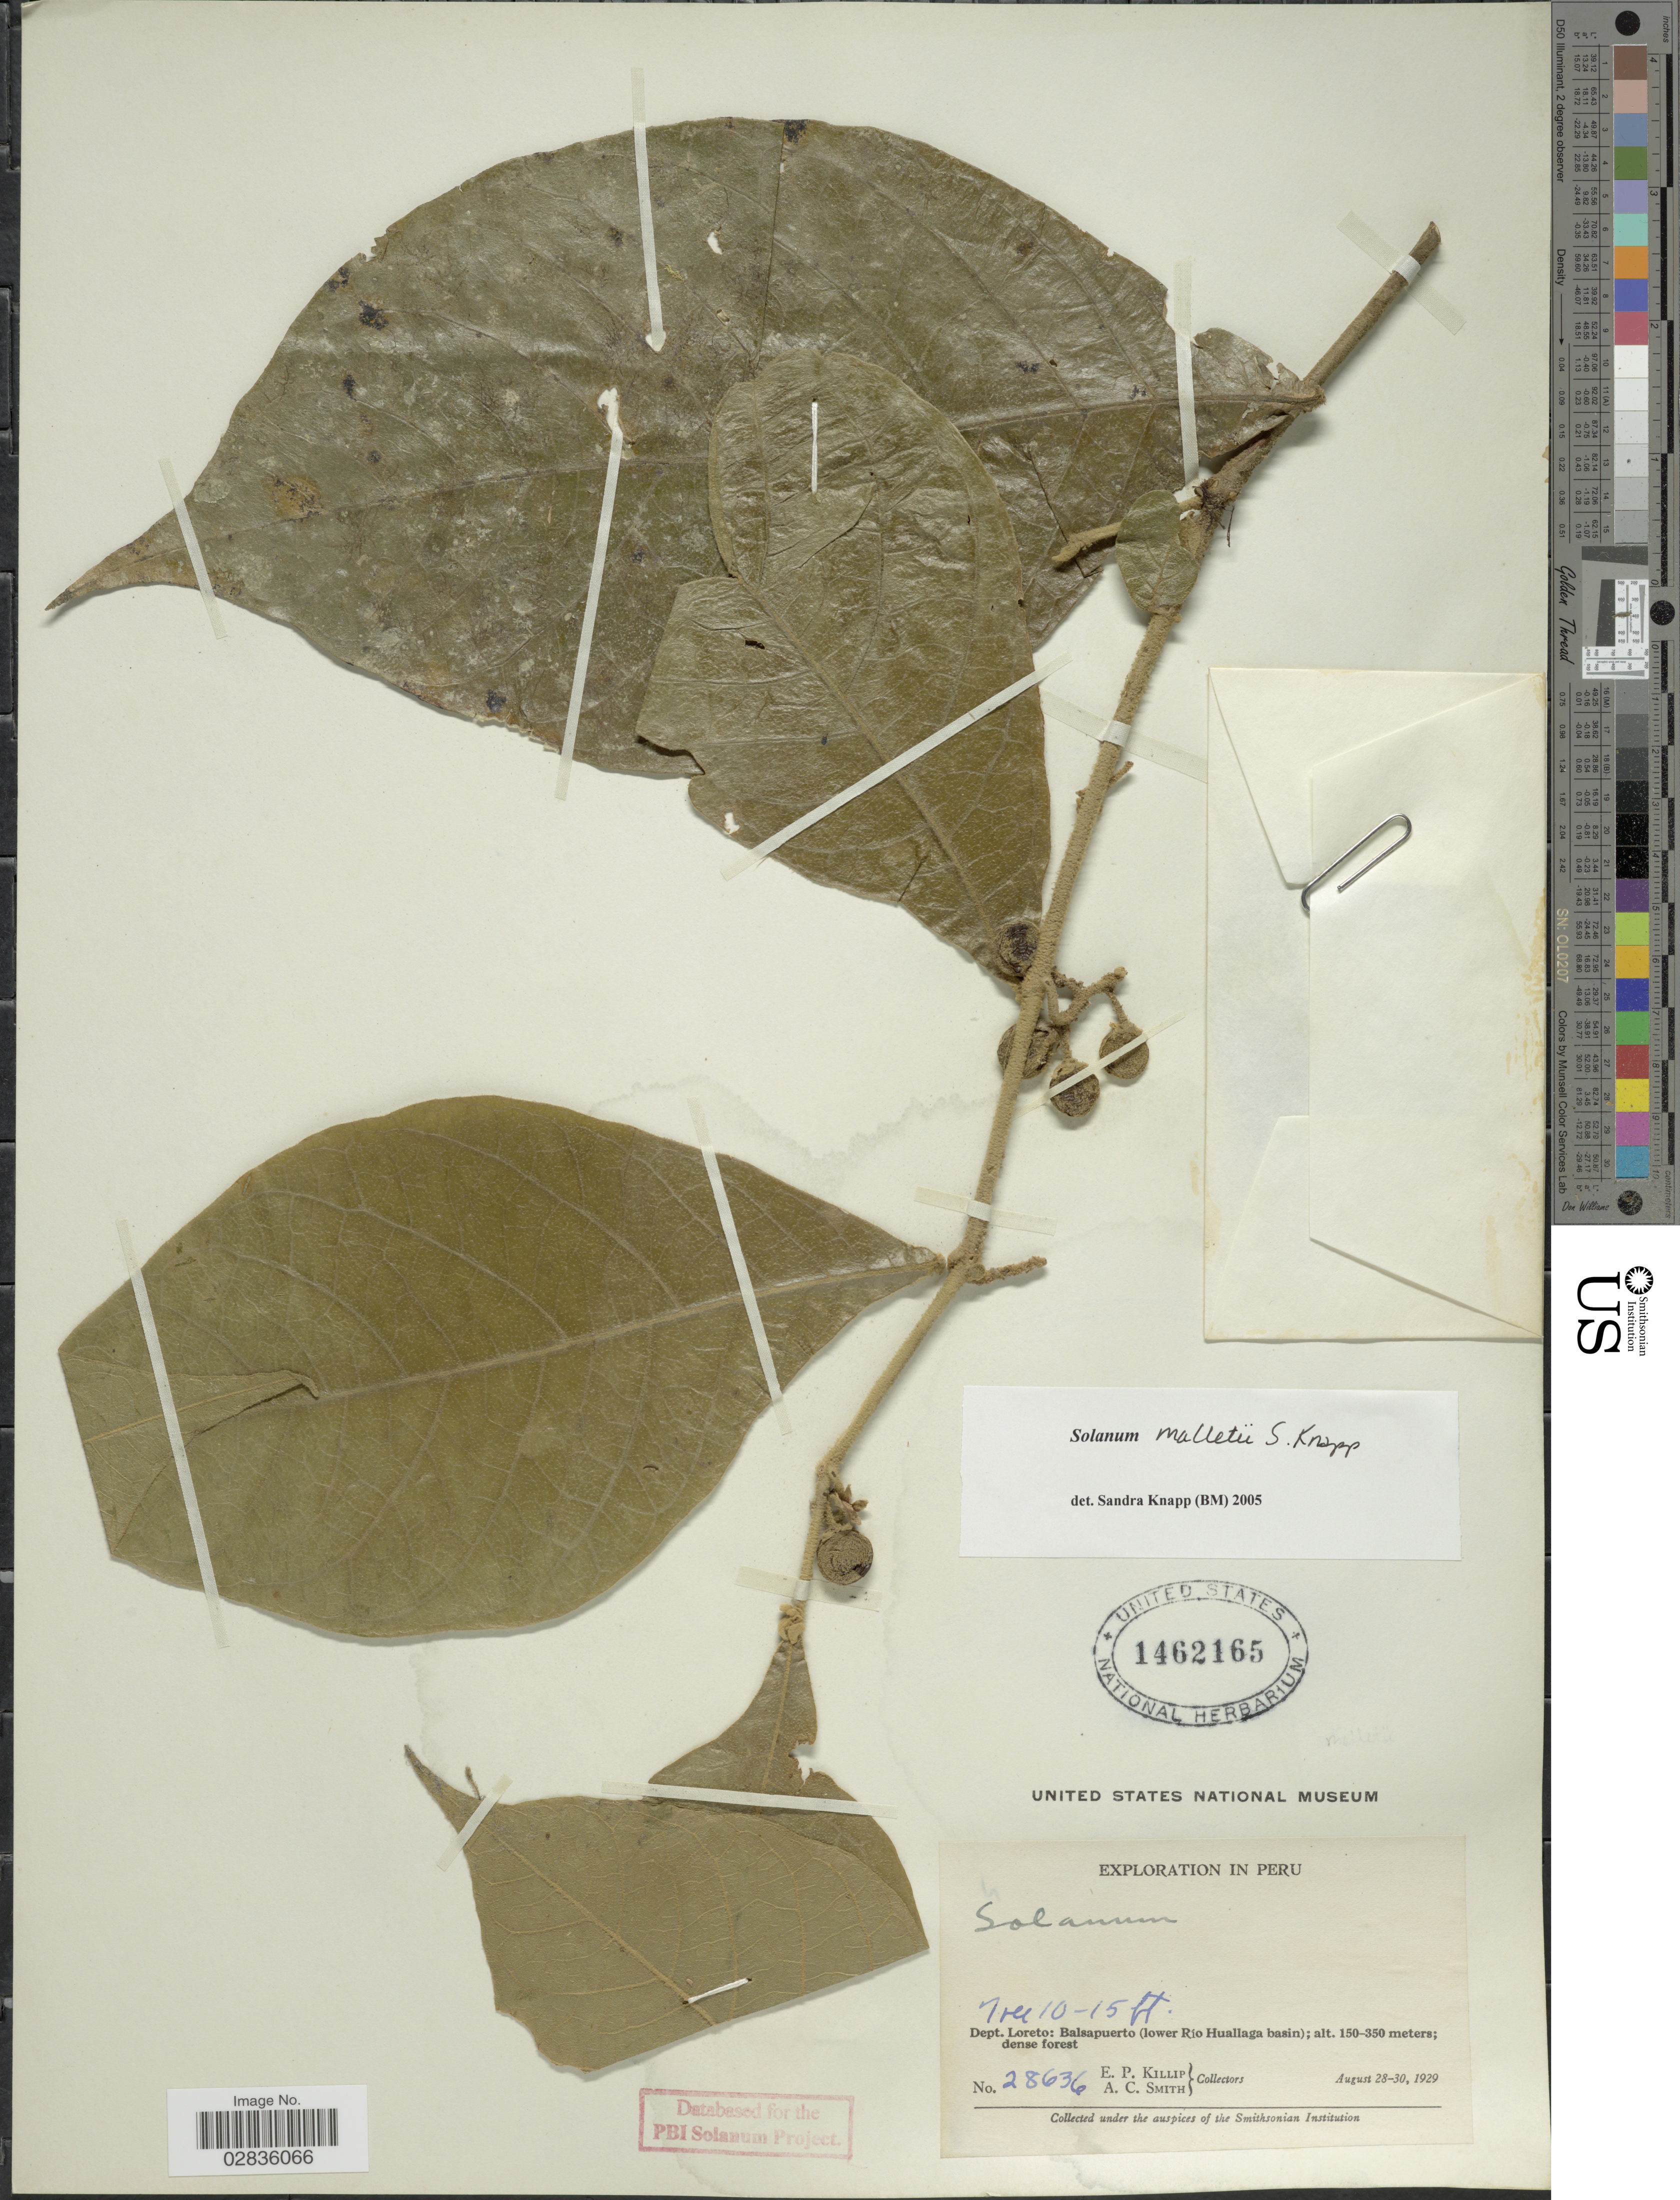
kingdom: Plantae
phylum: Tracheophyta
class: Magnoliopsida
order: Solanales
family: Solanaceae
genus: Solanum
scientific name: Solanum malletii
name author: S. Knapp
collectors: E. P. Killip & A. C. Smith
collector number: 28636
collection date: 1929-08-28/1929-08-30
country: Peru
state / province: Loreto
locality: Dept. Loreto: Balsapuerto (lower Río Huallaga basin).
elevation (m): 150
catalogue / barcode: US 1462165